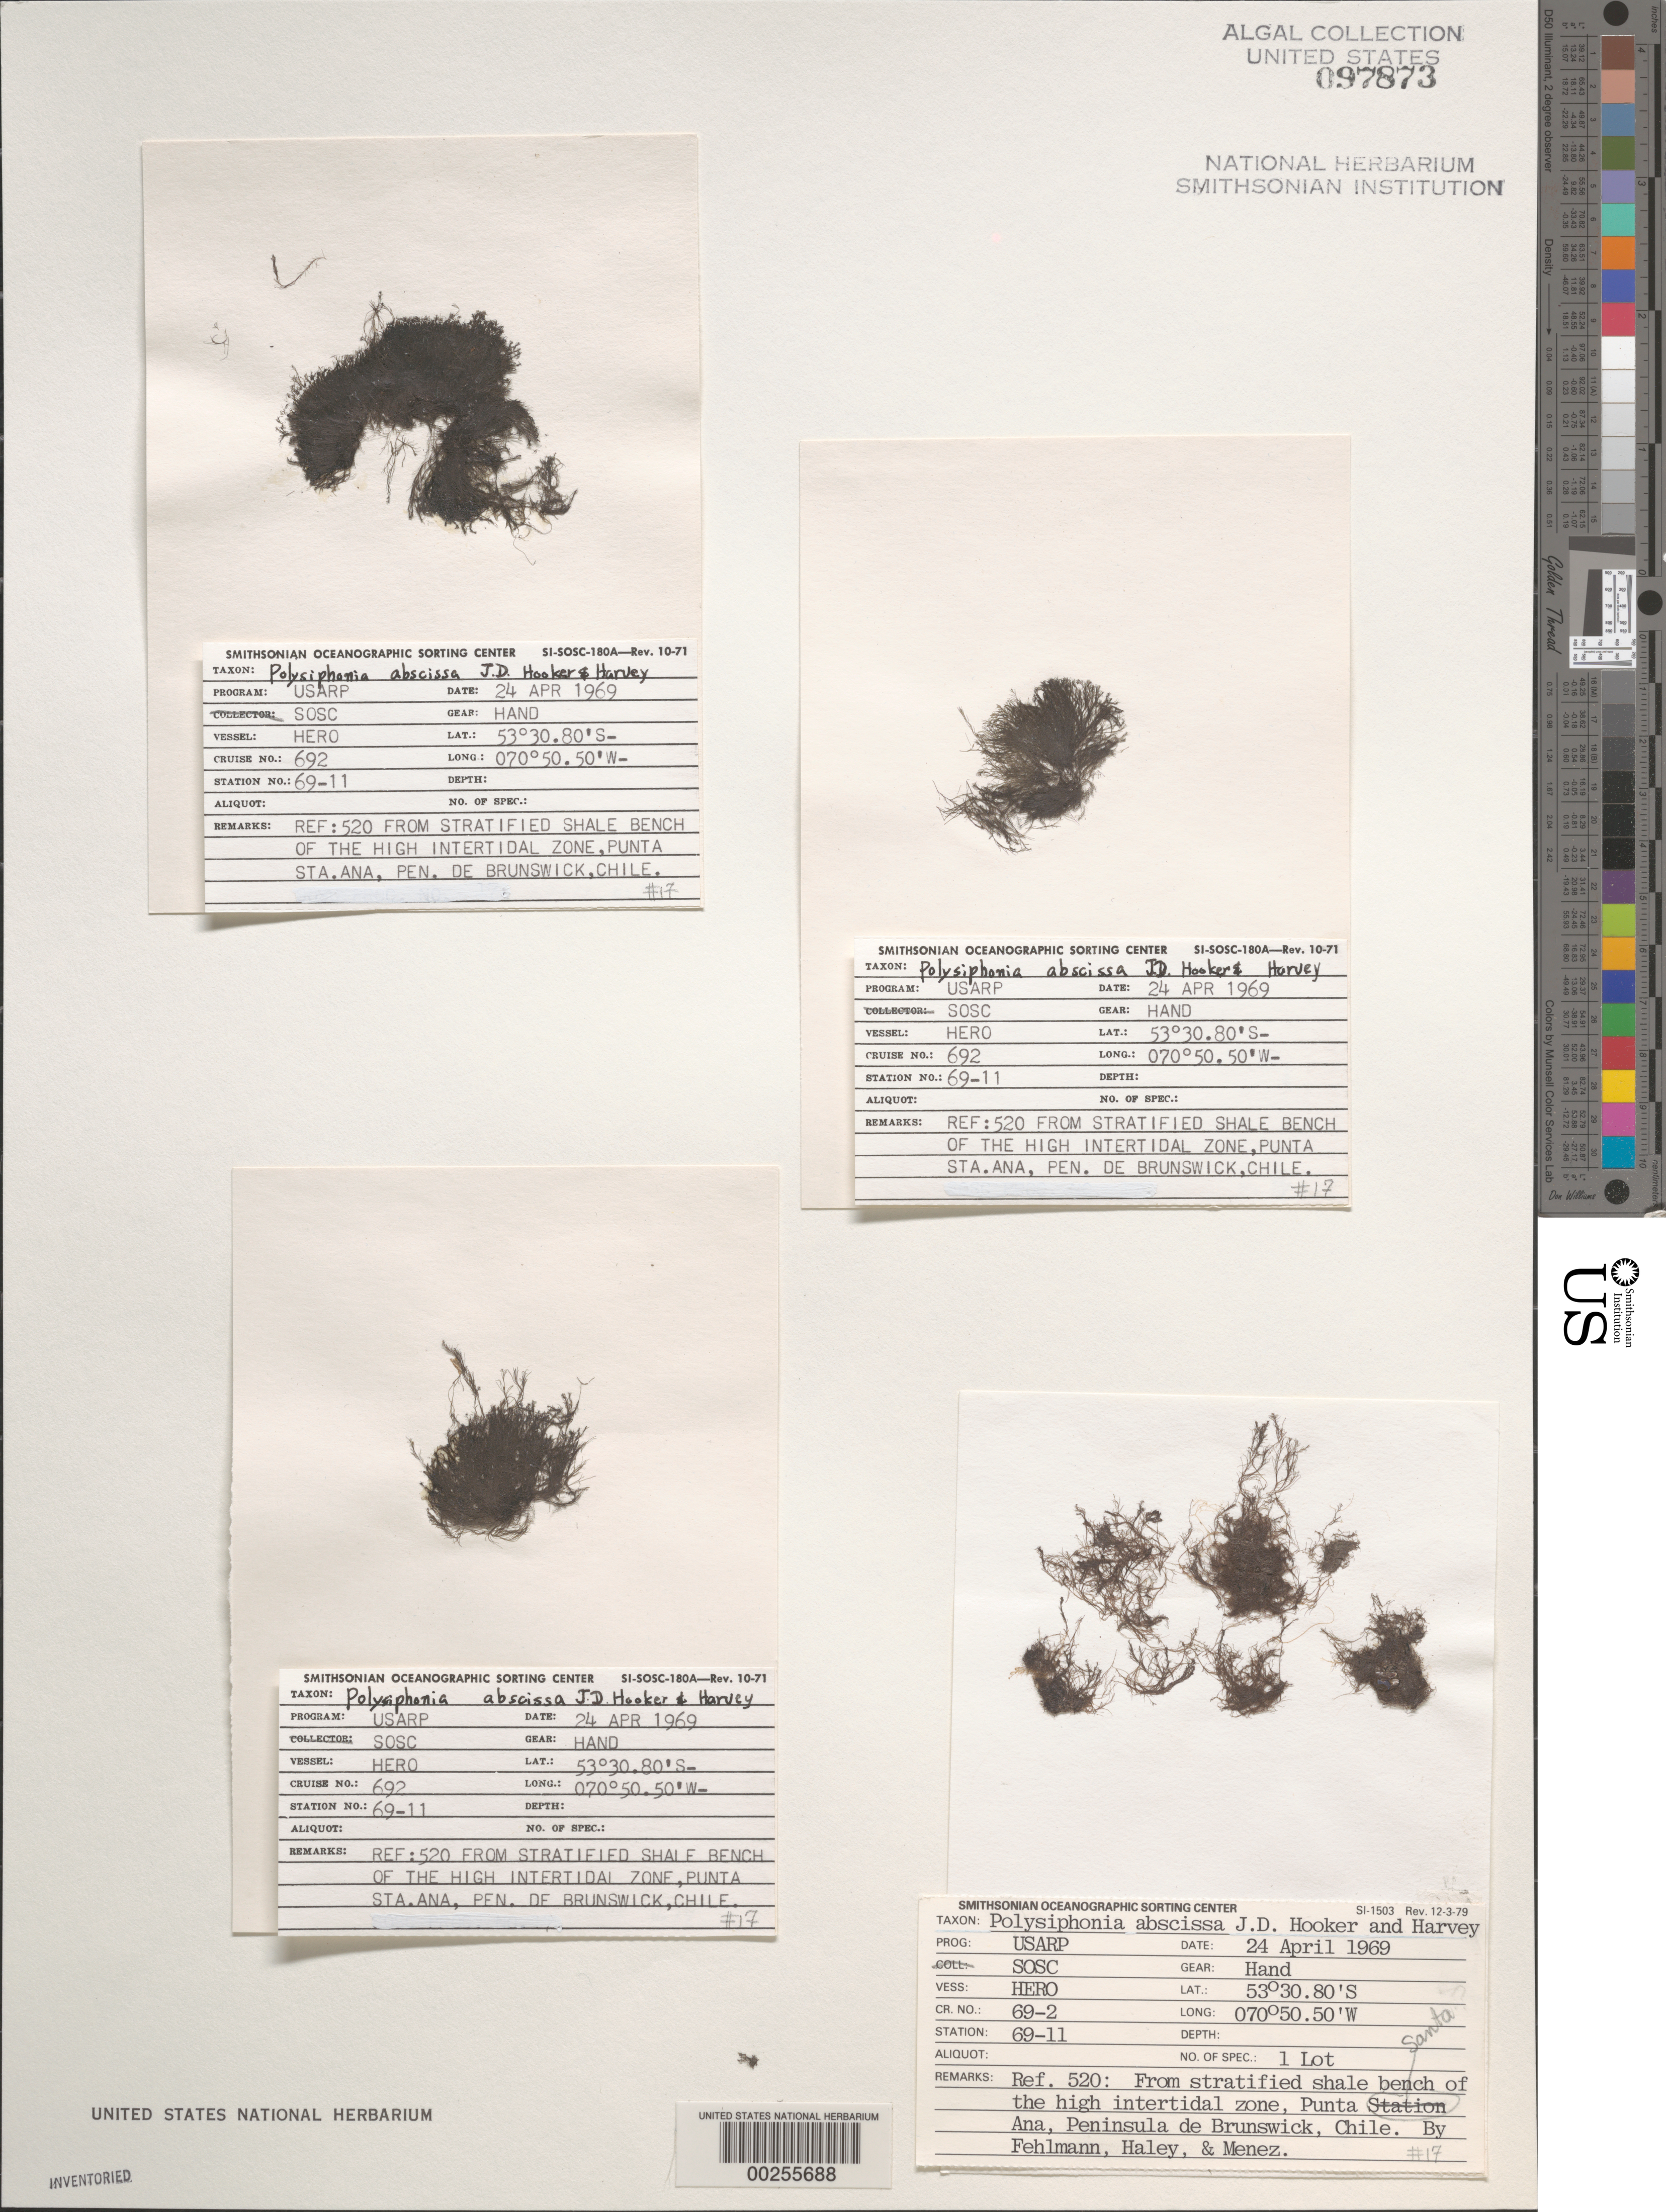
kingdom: Plantae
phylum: Rhodophyta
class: Florideophyceae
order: Ceramiales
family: Rhodomelaceae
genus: Polysiphonia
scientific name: Polysiphonia abscissa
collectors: H. Fehlmann, -. Haley & Meñez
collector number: Station 69-11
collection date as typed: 24 Apr 1969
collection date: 1969-04-24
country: Chile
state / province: Magallanes y de la Antártica Chilena (XII)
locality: Peninsula de brunswick, punta station ana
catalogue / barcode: US 97873